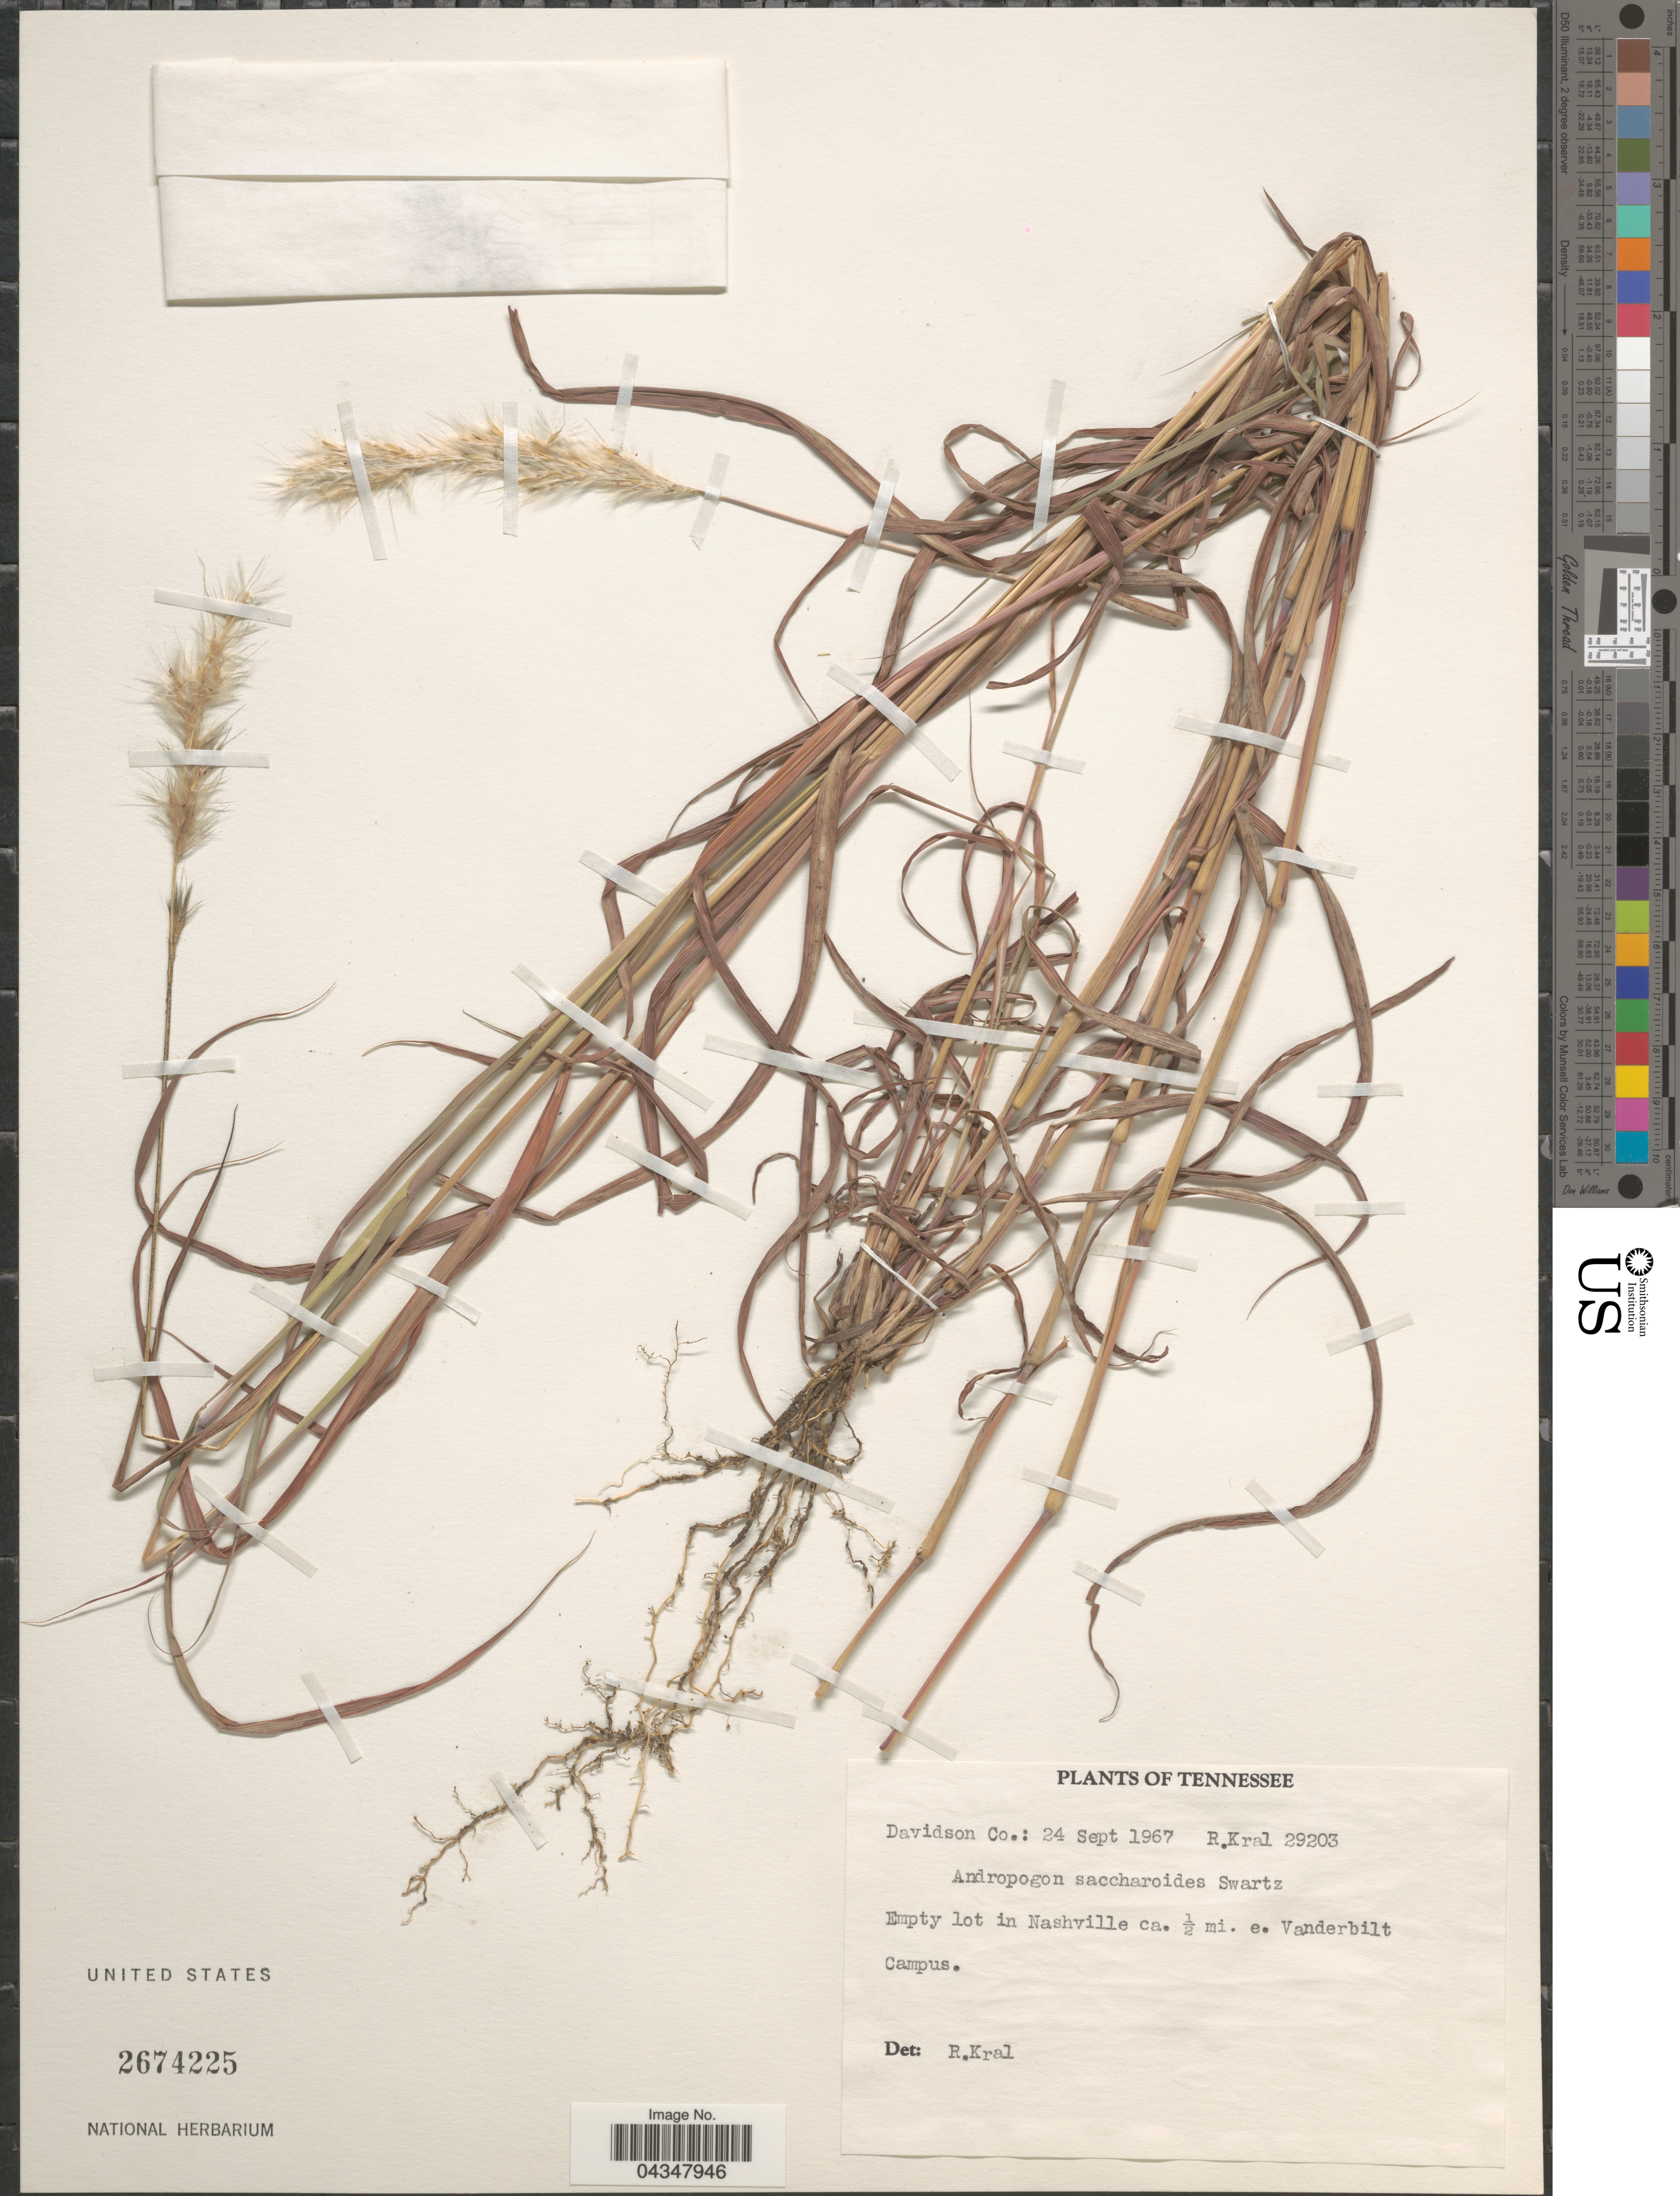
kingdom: Plantae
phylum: Tracheophyta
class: Liliopsida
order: Poales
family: Poaceae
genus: Bothriochloa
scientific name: Bothriochloa saccharoides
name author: (Sw.) Rydb.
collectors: R. Kral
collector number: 29203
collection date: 1967-09-24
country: United States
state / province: Tennessee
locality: Davidson Co.: Empty lot in Nashville ca. ½ mi. e. Vanderbilt. Campus.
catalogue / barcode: US 2674225